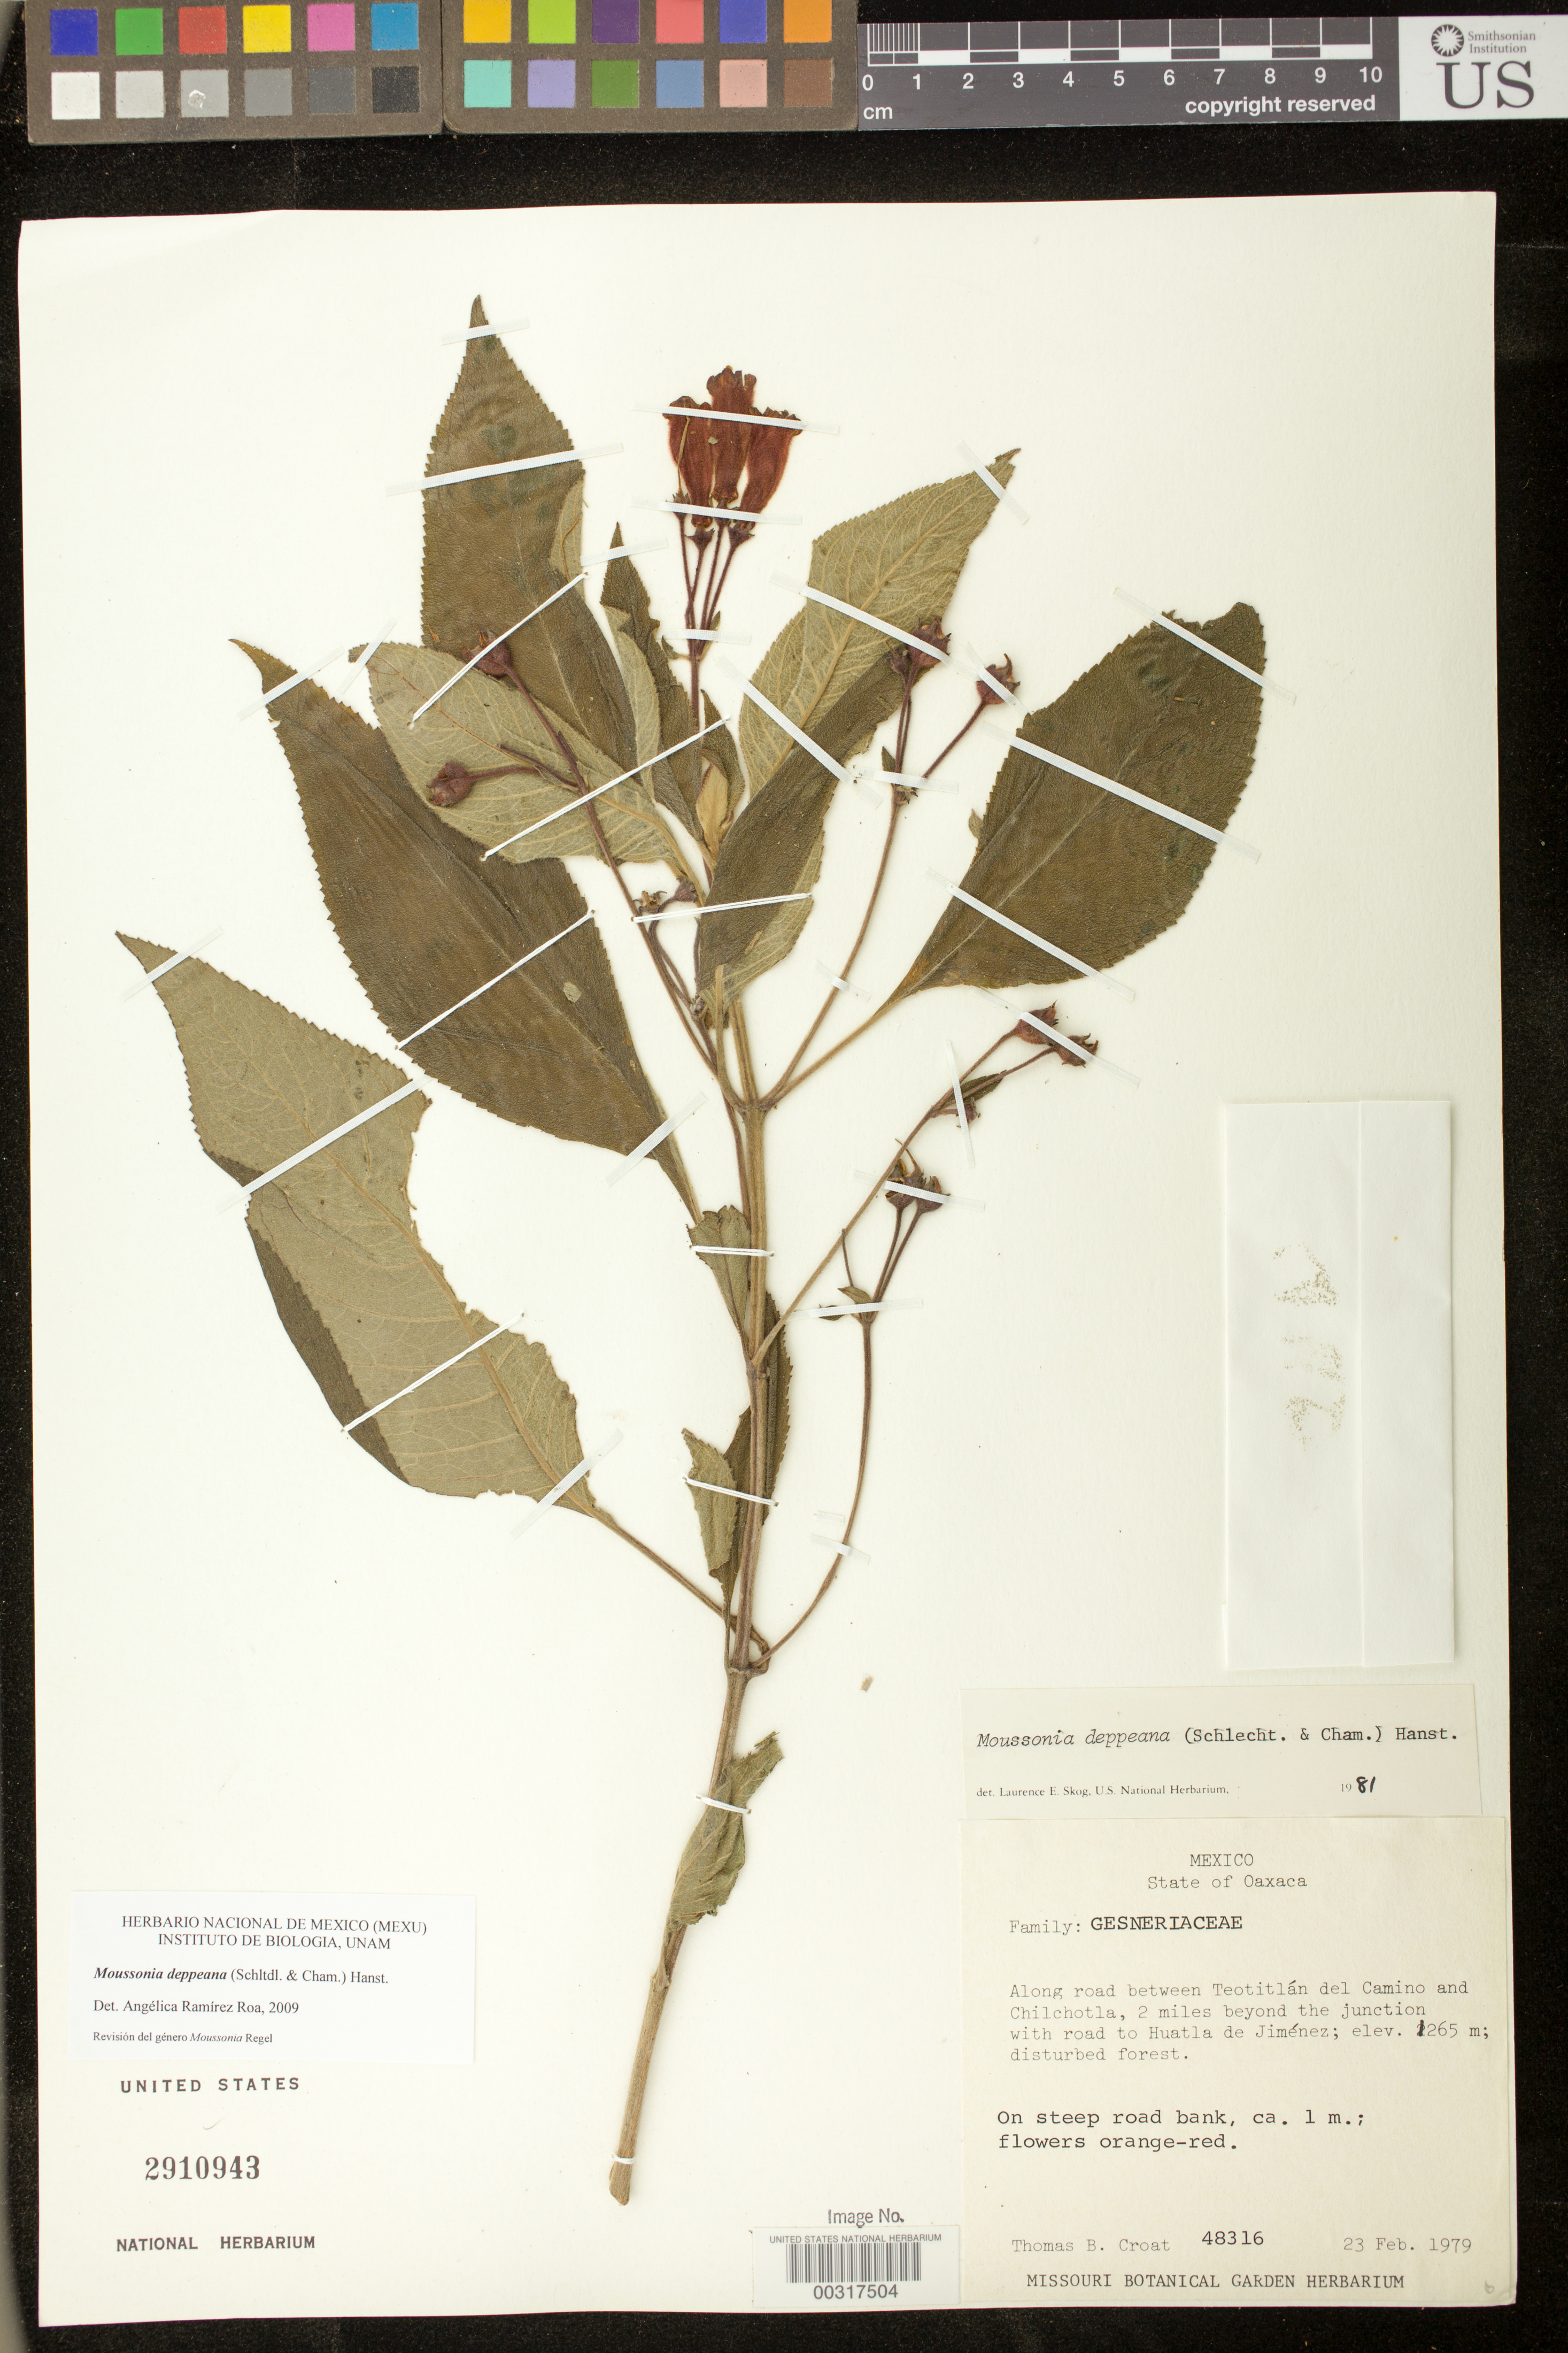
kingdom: Plantae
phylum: Tracheophyta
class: Magnoliopsida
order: Lamiales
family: Gesneriaceae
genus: Moussonia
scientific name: Moussonia deppeana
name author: (Schltdl. & Cham.) Klotzsch ex Hanst.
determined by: Ramírez-Roa, A.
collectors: T. B. Croat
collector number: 48316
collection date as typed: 23 Feb 1979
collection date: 1979-02-23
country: Mexico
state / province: Oaxaca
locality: Along road between Teotitlan del Camino and Chilchotla, 2 mi beyond the junction with road to Huatla de Jimenez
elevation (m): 1265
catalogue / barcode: US 2910943